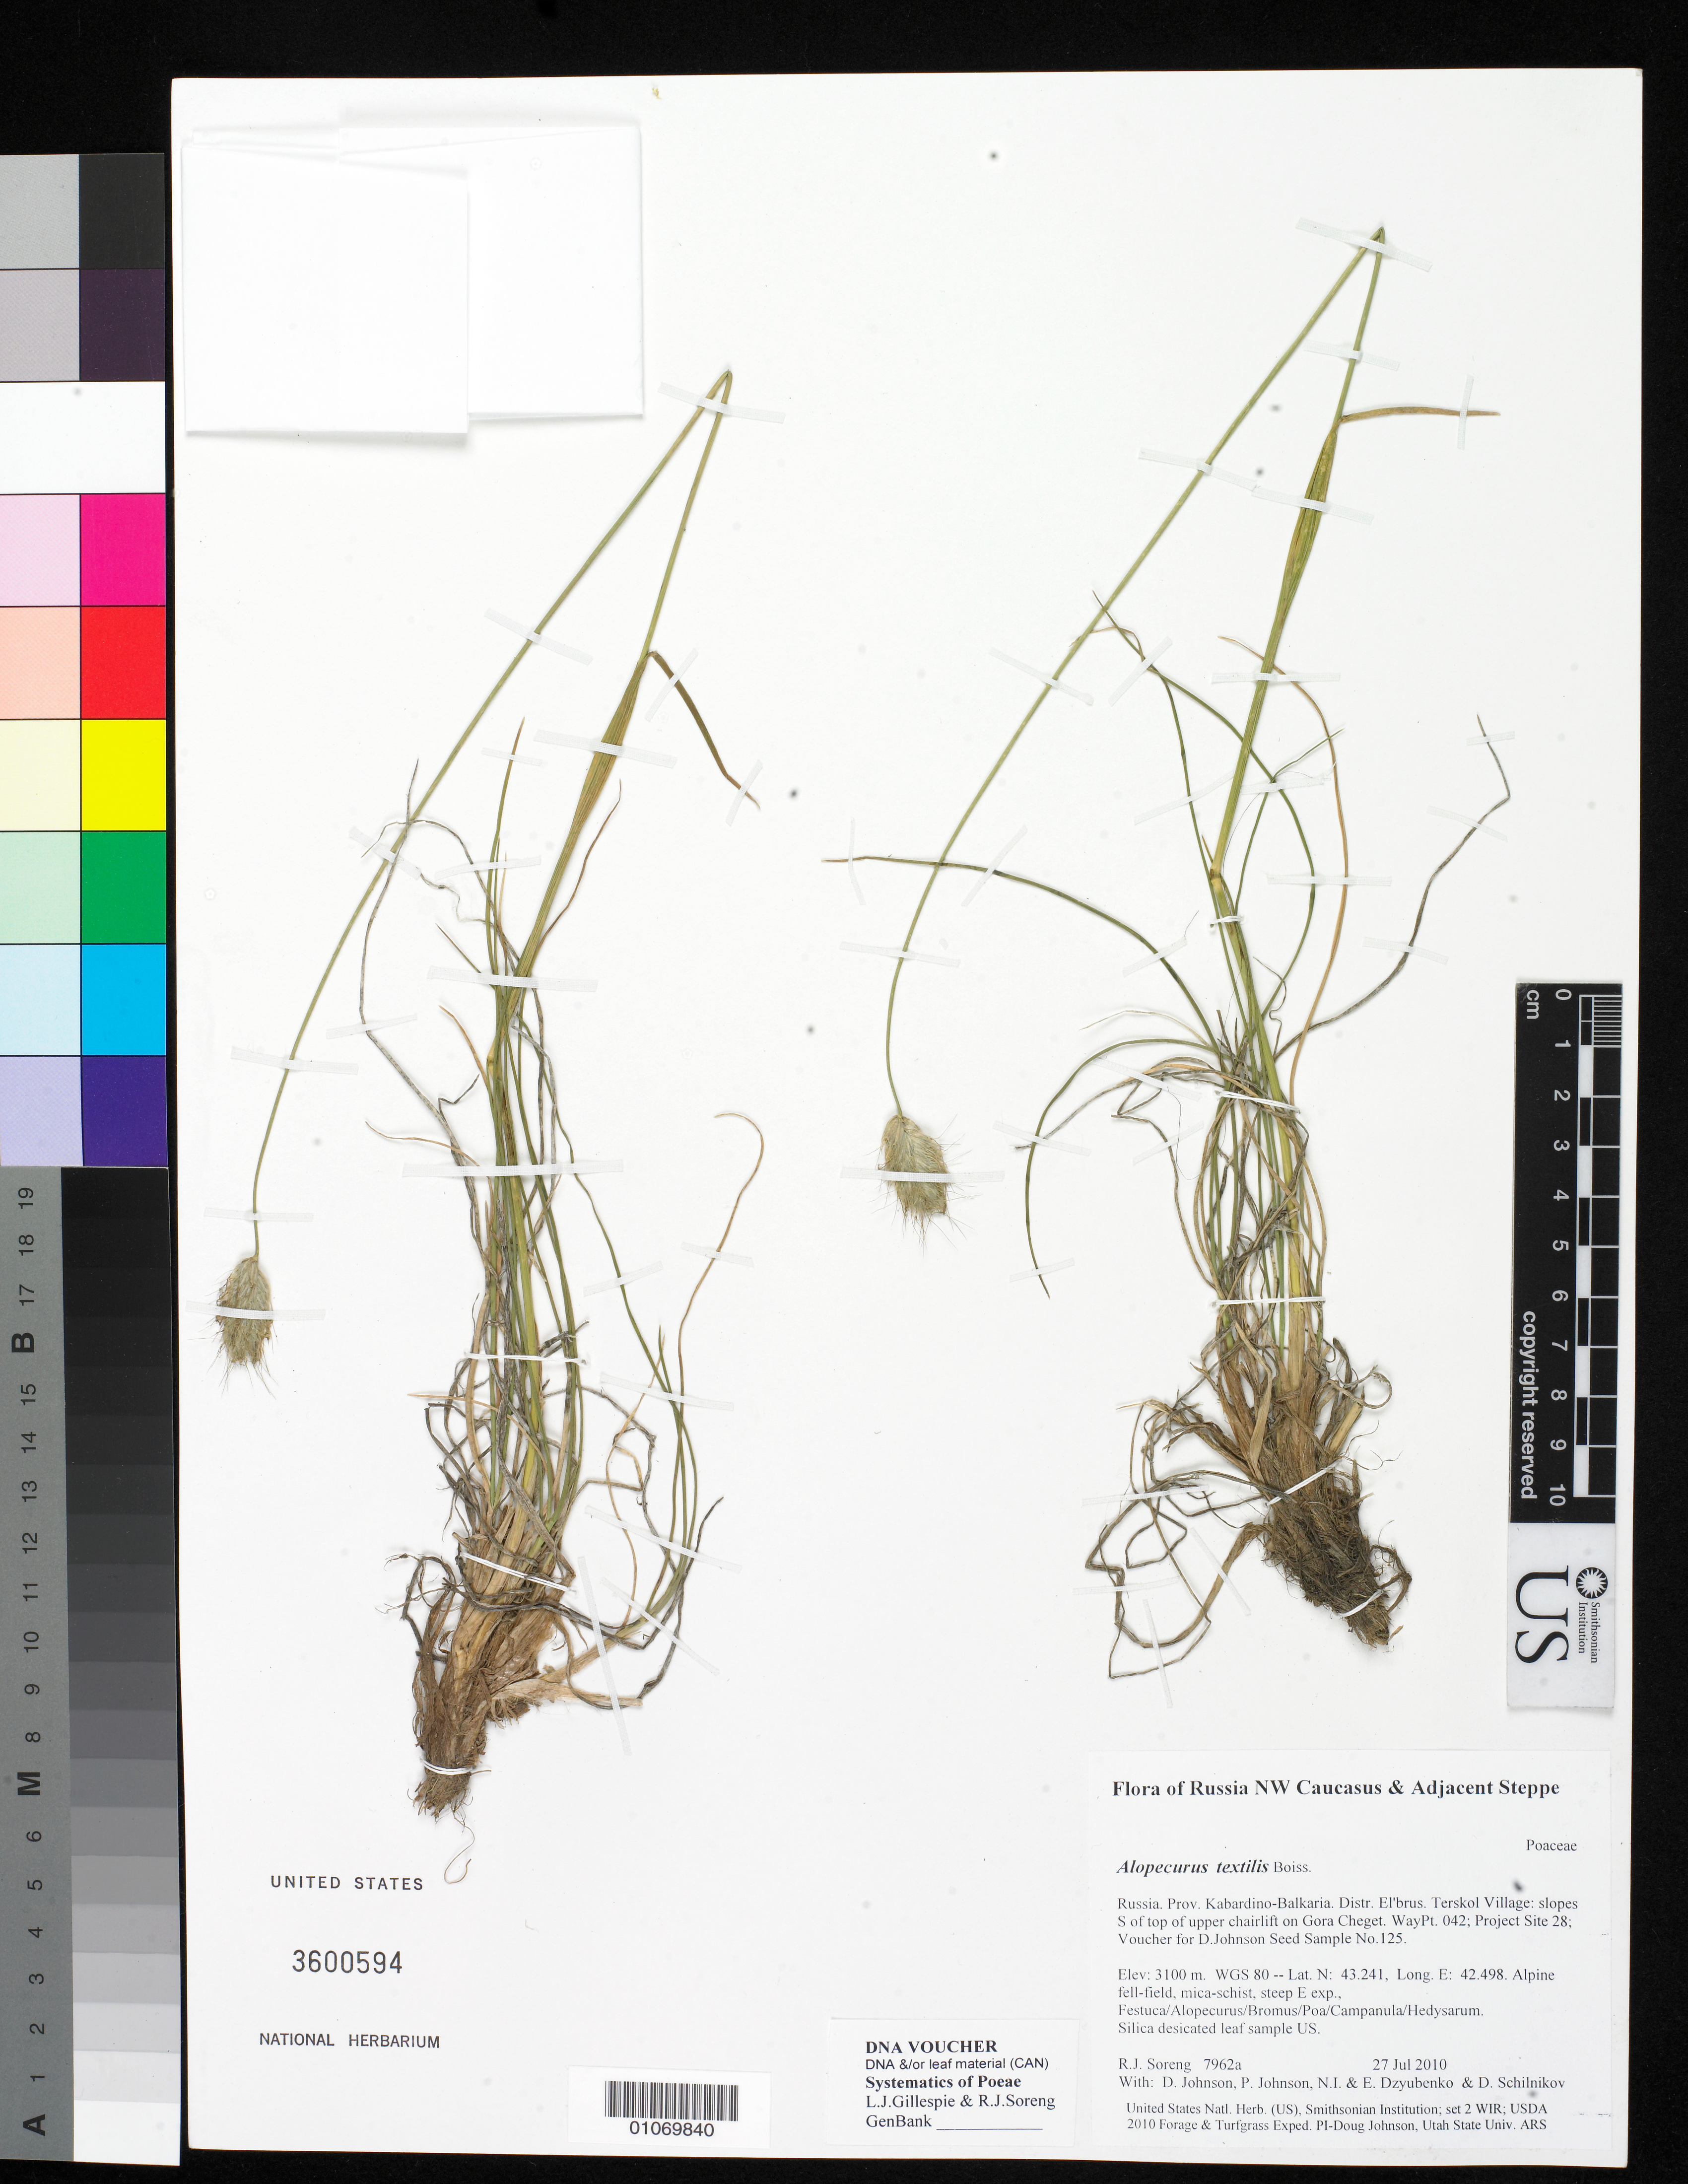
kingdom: Plantae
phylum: Tracheophyta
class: Liliopsida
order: Poales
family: Poaceae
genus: Alopecurus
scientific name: Alopecurus textilis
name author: Boiss.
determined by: Soreng, Robert J., Research Associate (BOT), Smithsonian Institution - National Museum of Natural History (UNITED STATES)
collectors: R. J. Soreng, D. Johnson, P. Johnson, N. Dzyubenko, E. Dzyubenko & D. Schilnikov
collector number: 7962-a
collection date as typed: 27 Jul 2010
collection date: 2010-07-27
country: Russian Federation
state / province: Kabardino-Balkar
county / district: El'brus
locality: Terskol Village: slopes S of top of upper chairlift on Gora Cheget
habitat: Alpine fell-field, mica-schist, steep E exp., Festuca/Alopecurus/Bromus/Poa/Campanula/Hedysarum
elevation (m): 3100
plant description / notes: US, WIR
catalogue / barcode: US 3600594